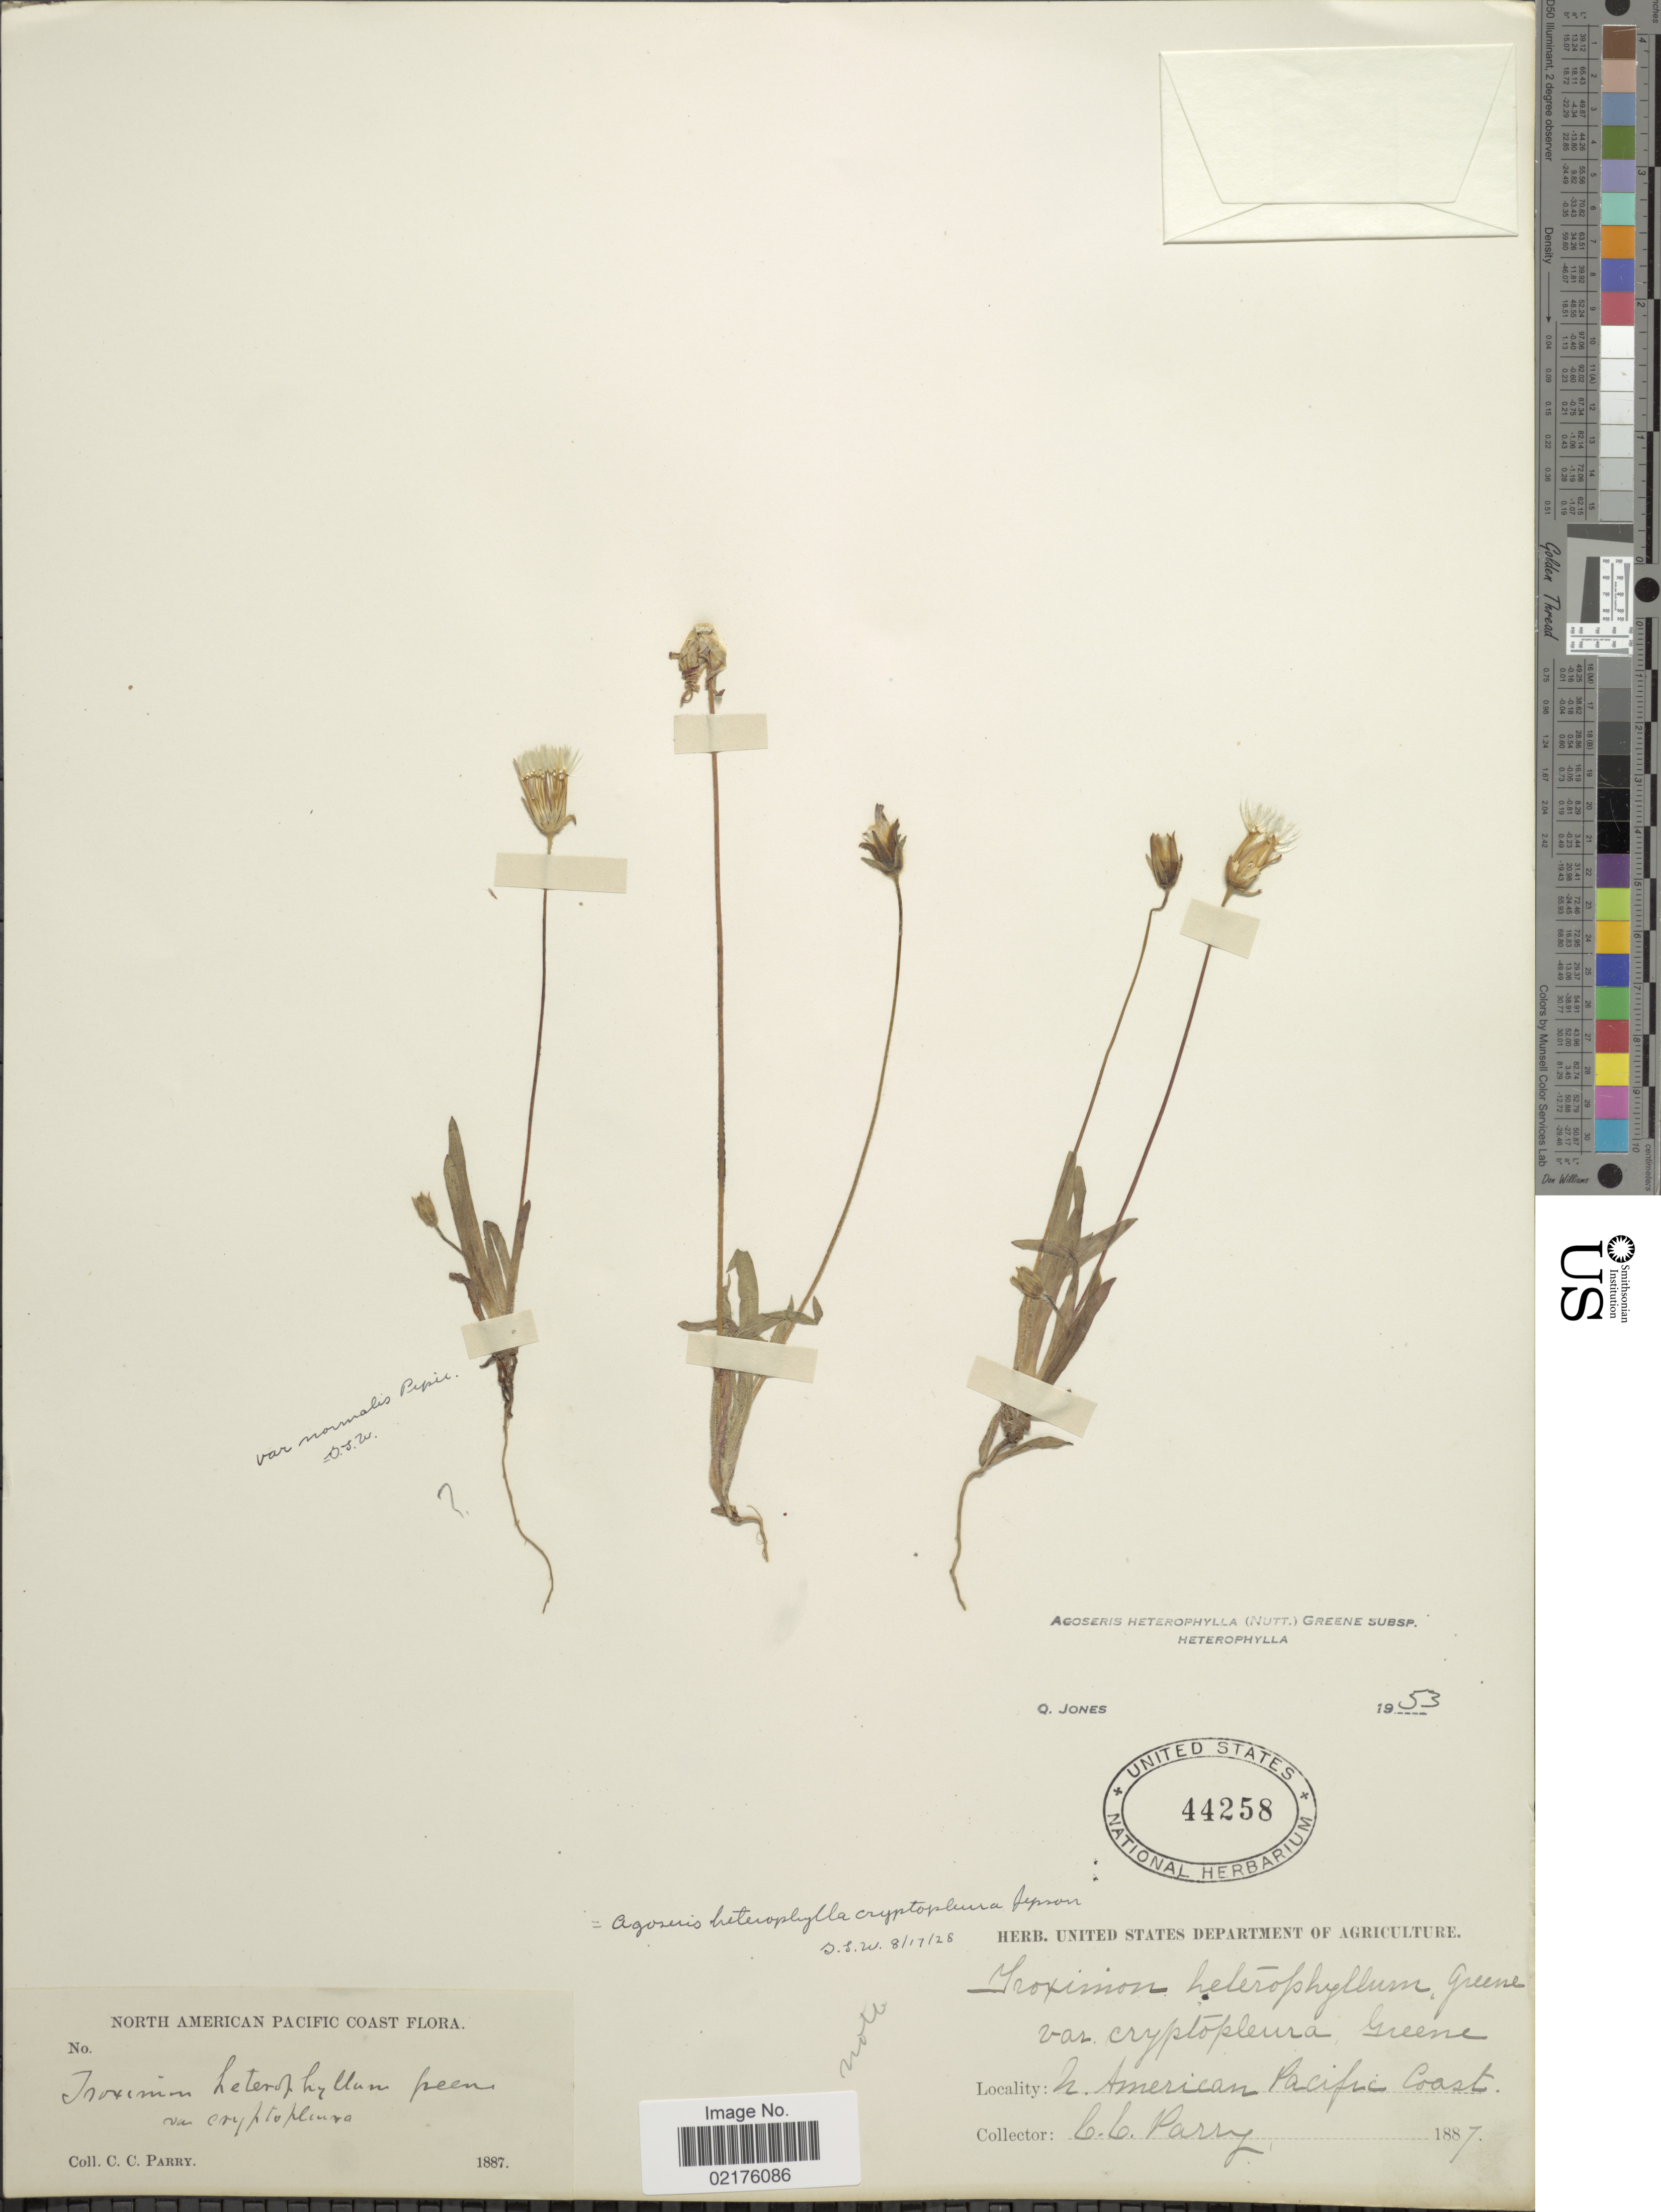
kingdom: Plantae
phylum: Tracheophyta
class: Magnoliopsida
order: Asterales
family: Asteraceae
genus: Agoseris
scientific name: Agoseris heterophylla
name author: (Nutt.) Greene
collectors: C. C. Parry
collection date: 1887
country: United States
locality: North American Pacific Coast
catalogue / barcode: US 44258